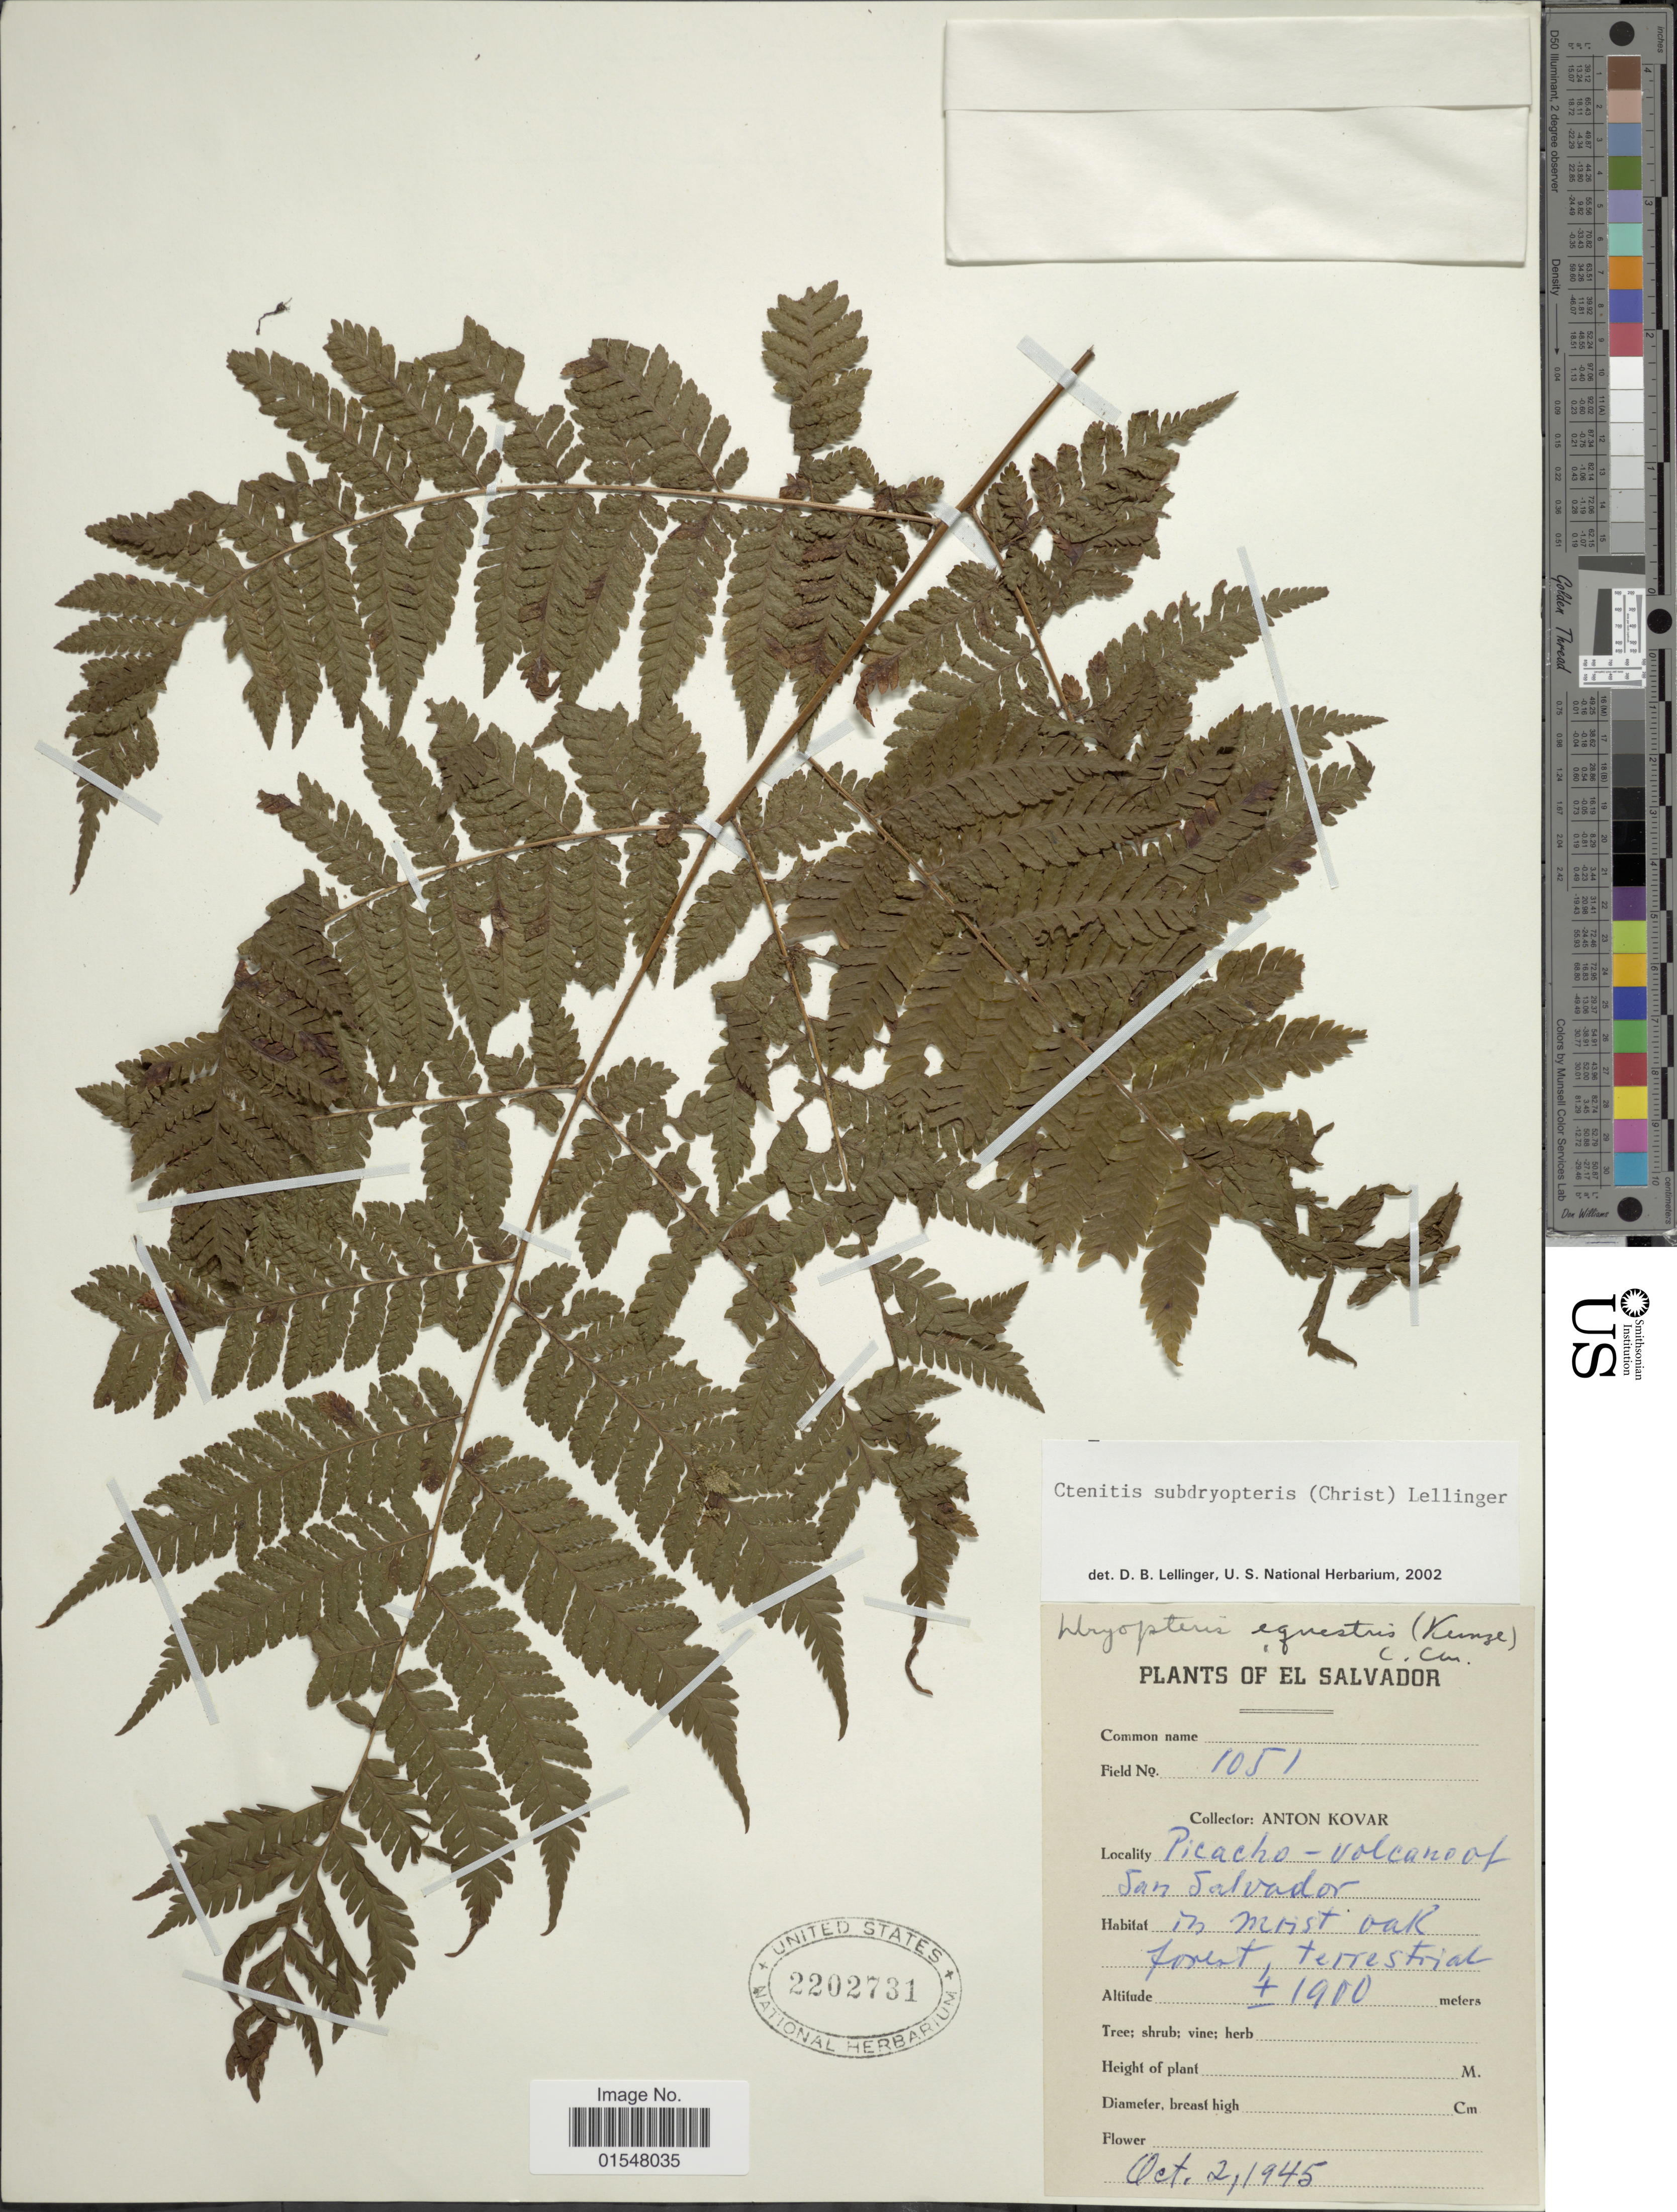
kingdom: Plantae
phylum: Tracheophyta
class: Polypodiopsida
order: Polypodiales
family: Dryopteridaceae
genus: Ctenitis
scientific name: Ctenitis subdryopteris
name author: (Christ) Lellinger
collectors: A. Kovar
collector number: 1051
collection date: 1945-10-02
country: El Salvador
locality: Picacho- Volcano of San Salvador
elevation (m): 1900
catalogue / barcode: US 2202731